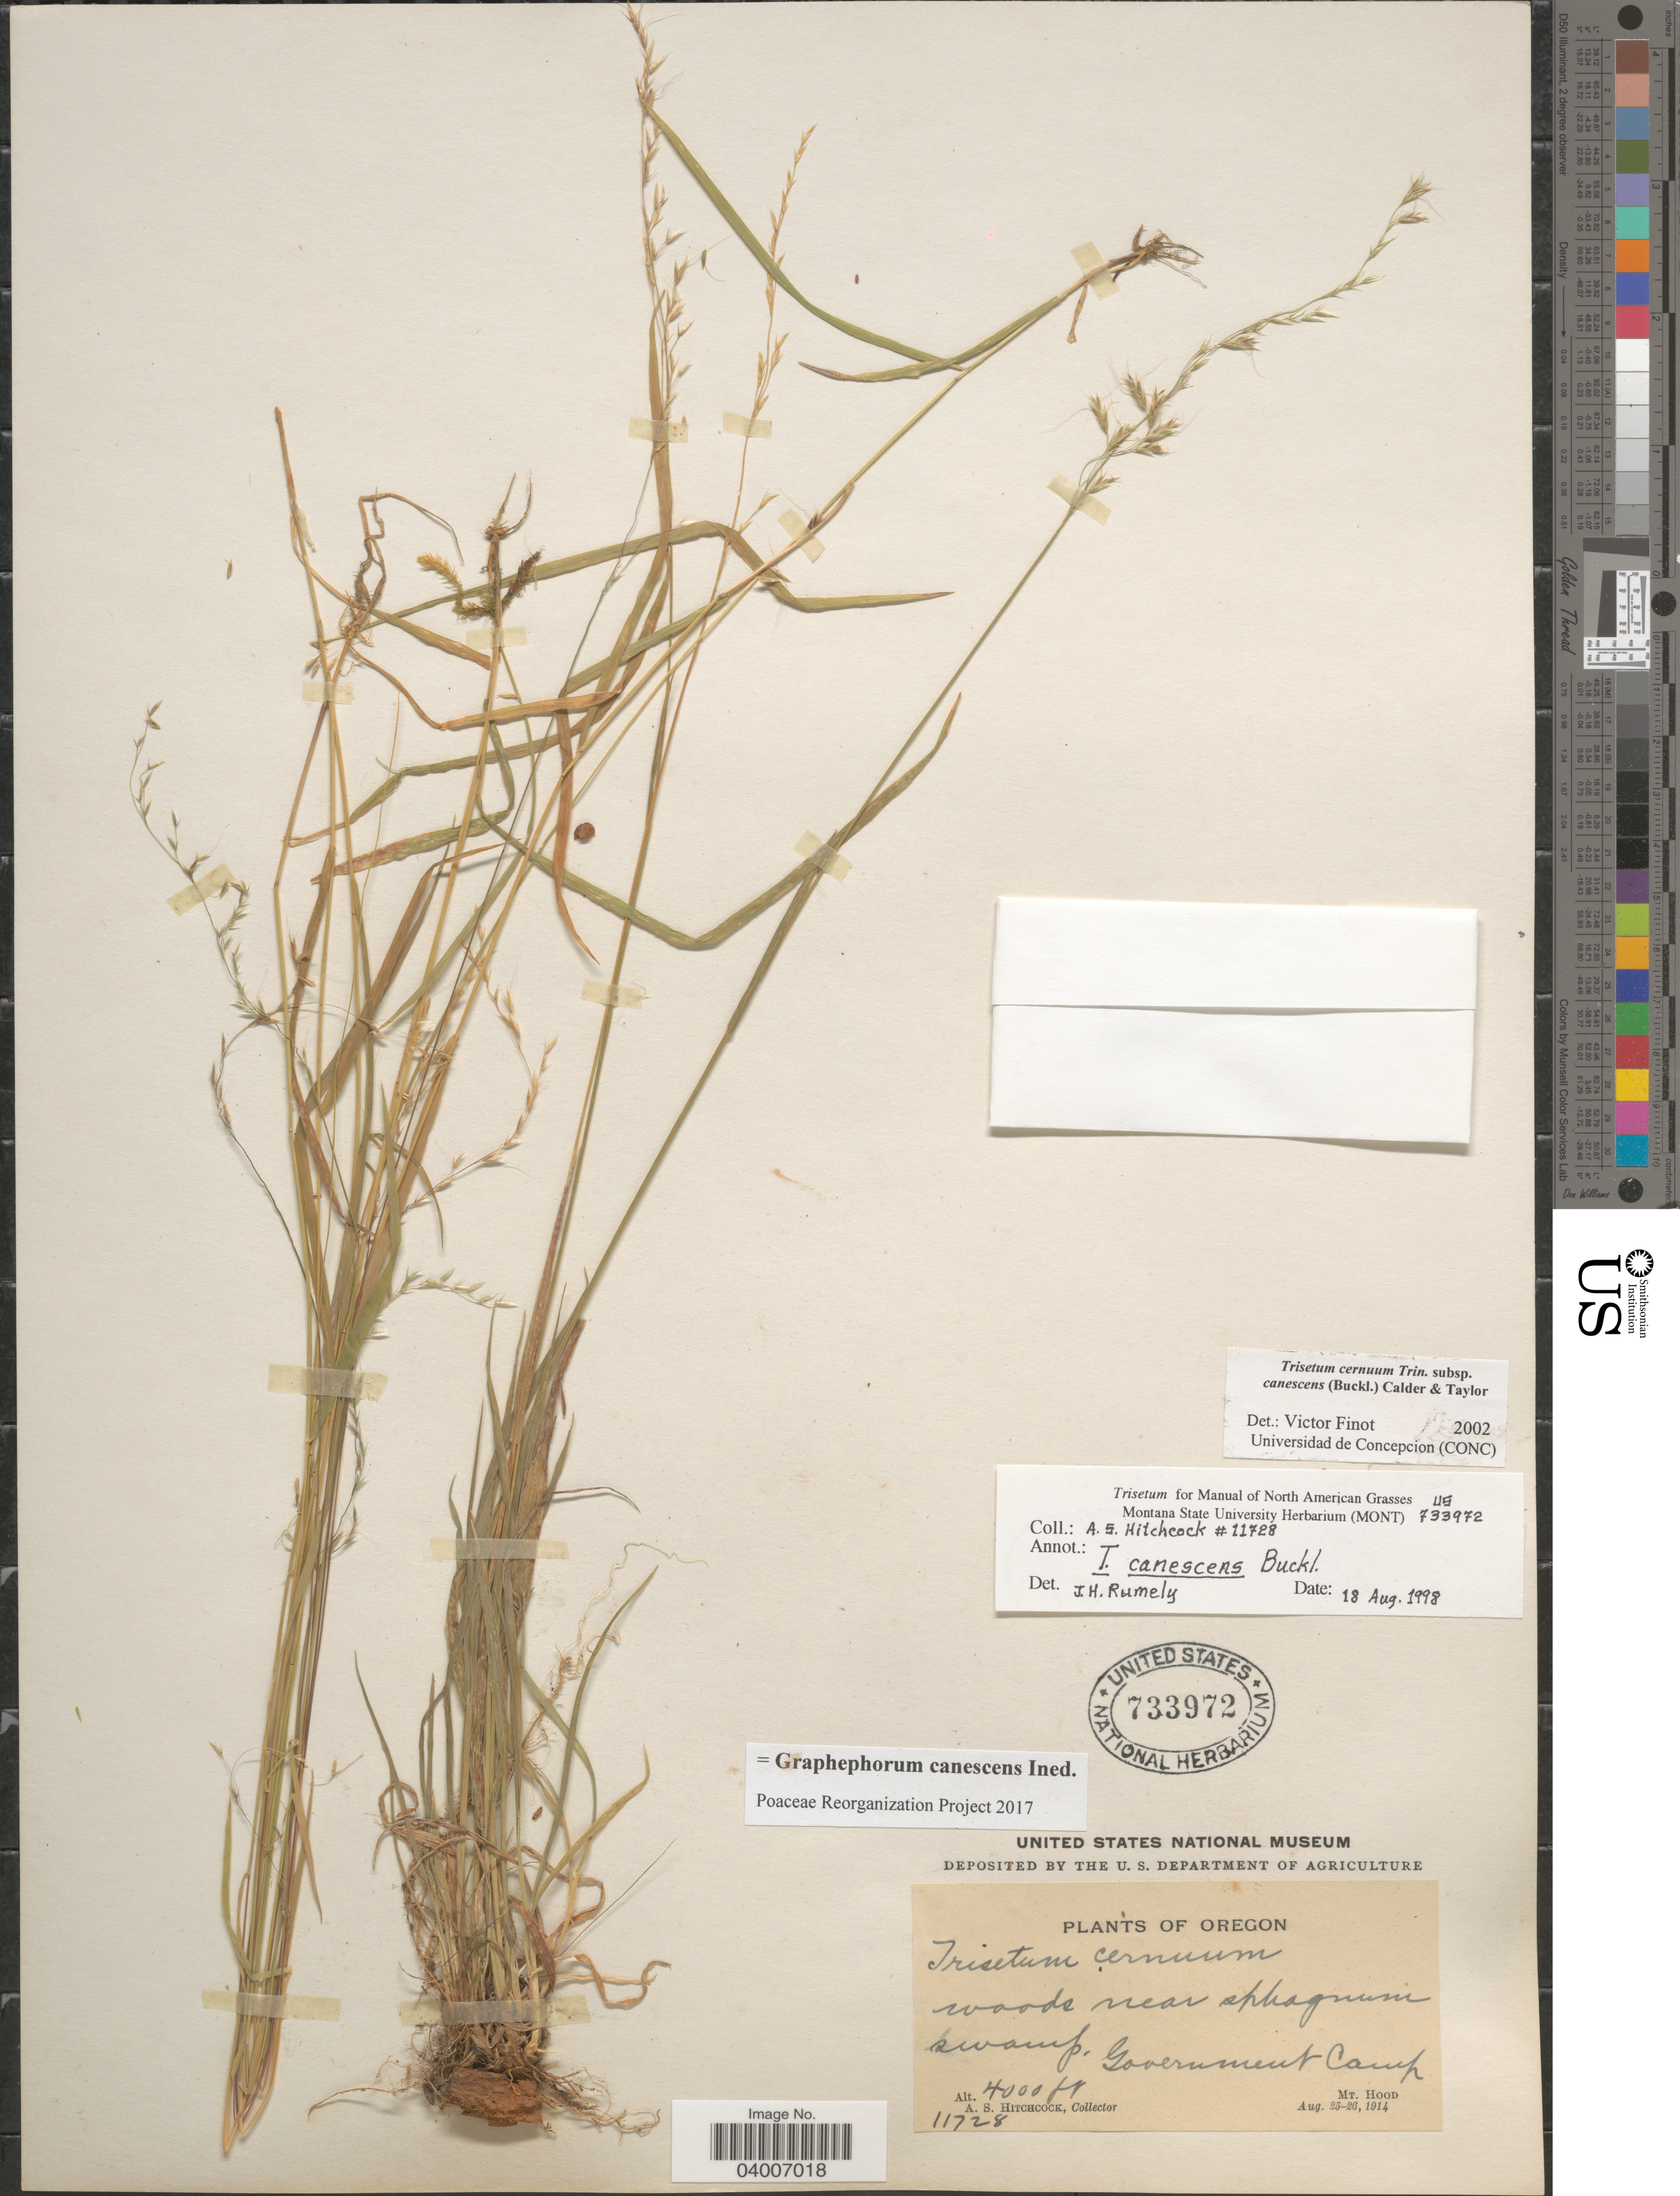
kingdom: Plantae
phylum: Tracheophyta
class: Liliopsida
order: Poales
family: Poaceae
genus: Graphephorum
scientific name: Graphephorum canescens ined.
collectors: A. S. Hitchcock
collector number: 11728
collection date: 1914-08-25/1914-08-26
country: United States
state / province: Oregon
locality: Government Camp. Mt. Hood.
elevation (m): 1219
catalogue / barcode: US 733972